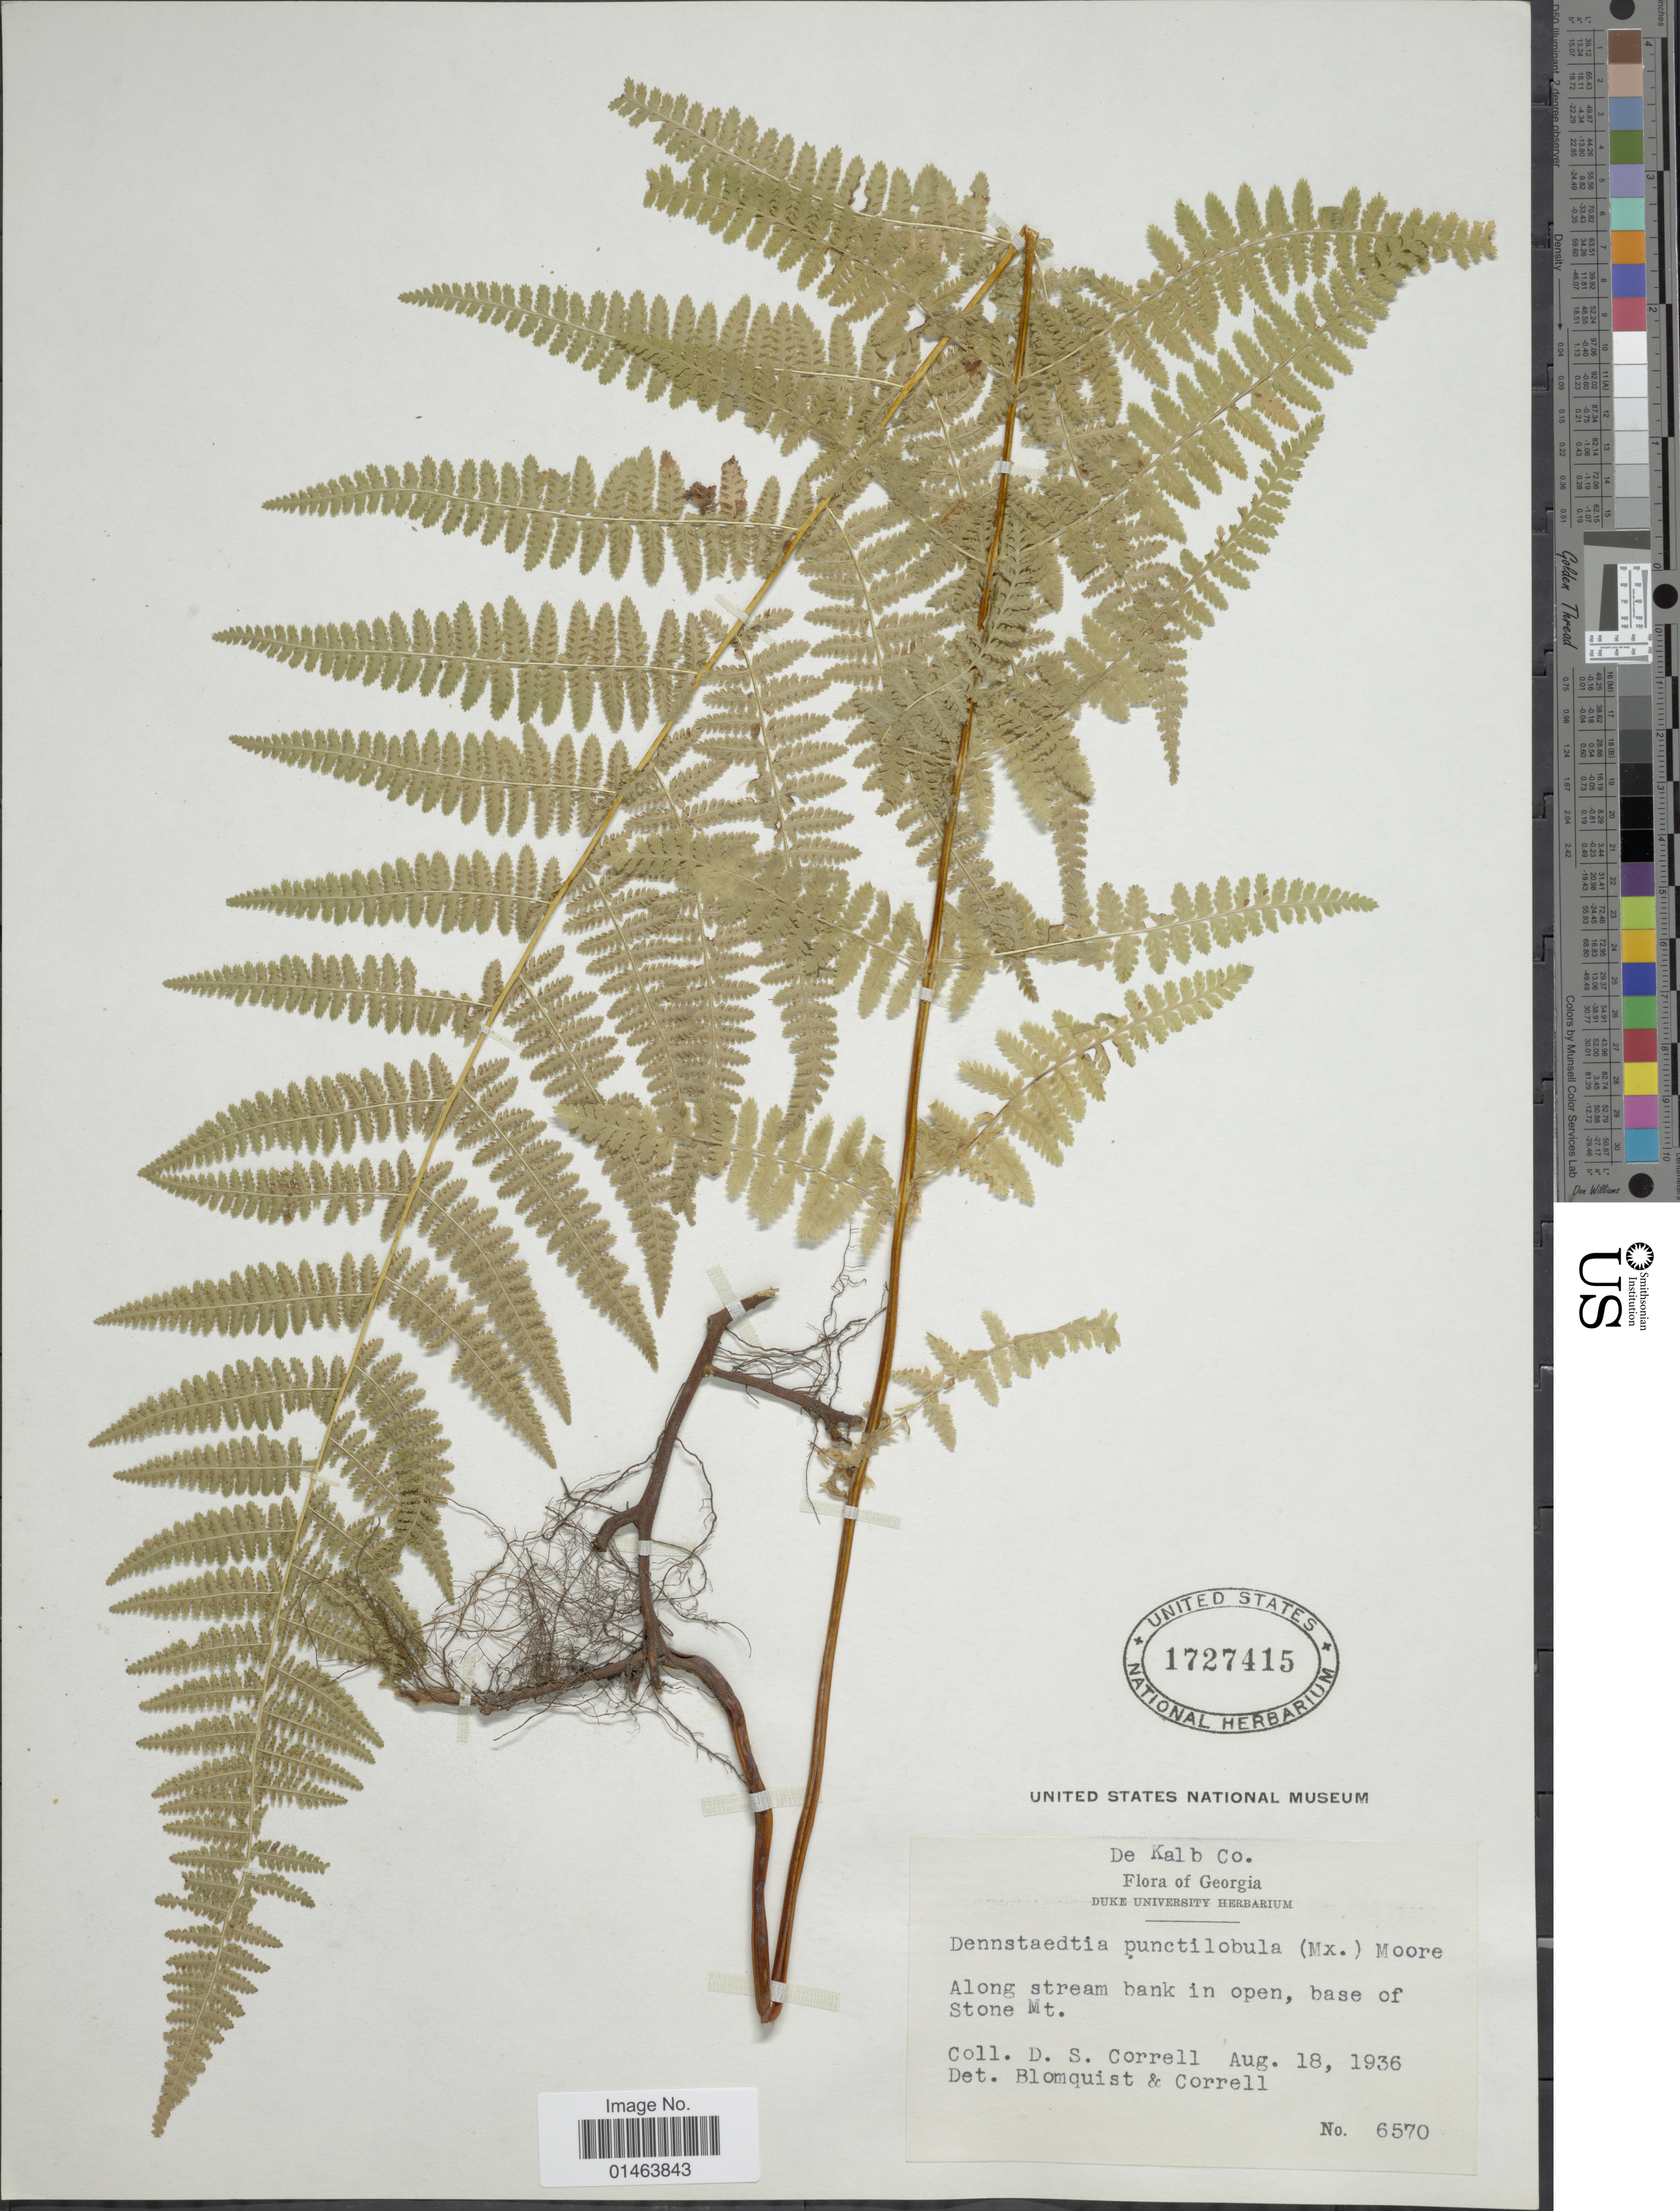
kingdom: Plantae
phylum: Tracheophyta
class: Polypodiopsida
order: Polypodiales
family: Dennstaedtiaceae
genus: Dennstaedtia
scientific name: Dennstaedtia punctilobula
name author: (Michx.) T. Moore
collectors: D. S. Correll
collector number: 6570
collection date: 1936-08-18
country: United States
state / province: Georgia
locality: Georgia, De Kalb Co. Along the stream bank in open, base of Stone Mt.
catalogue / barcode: US 1727415